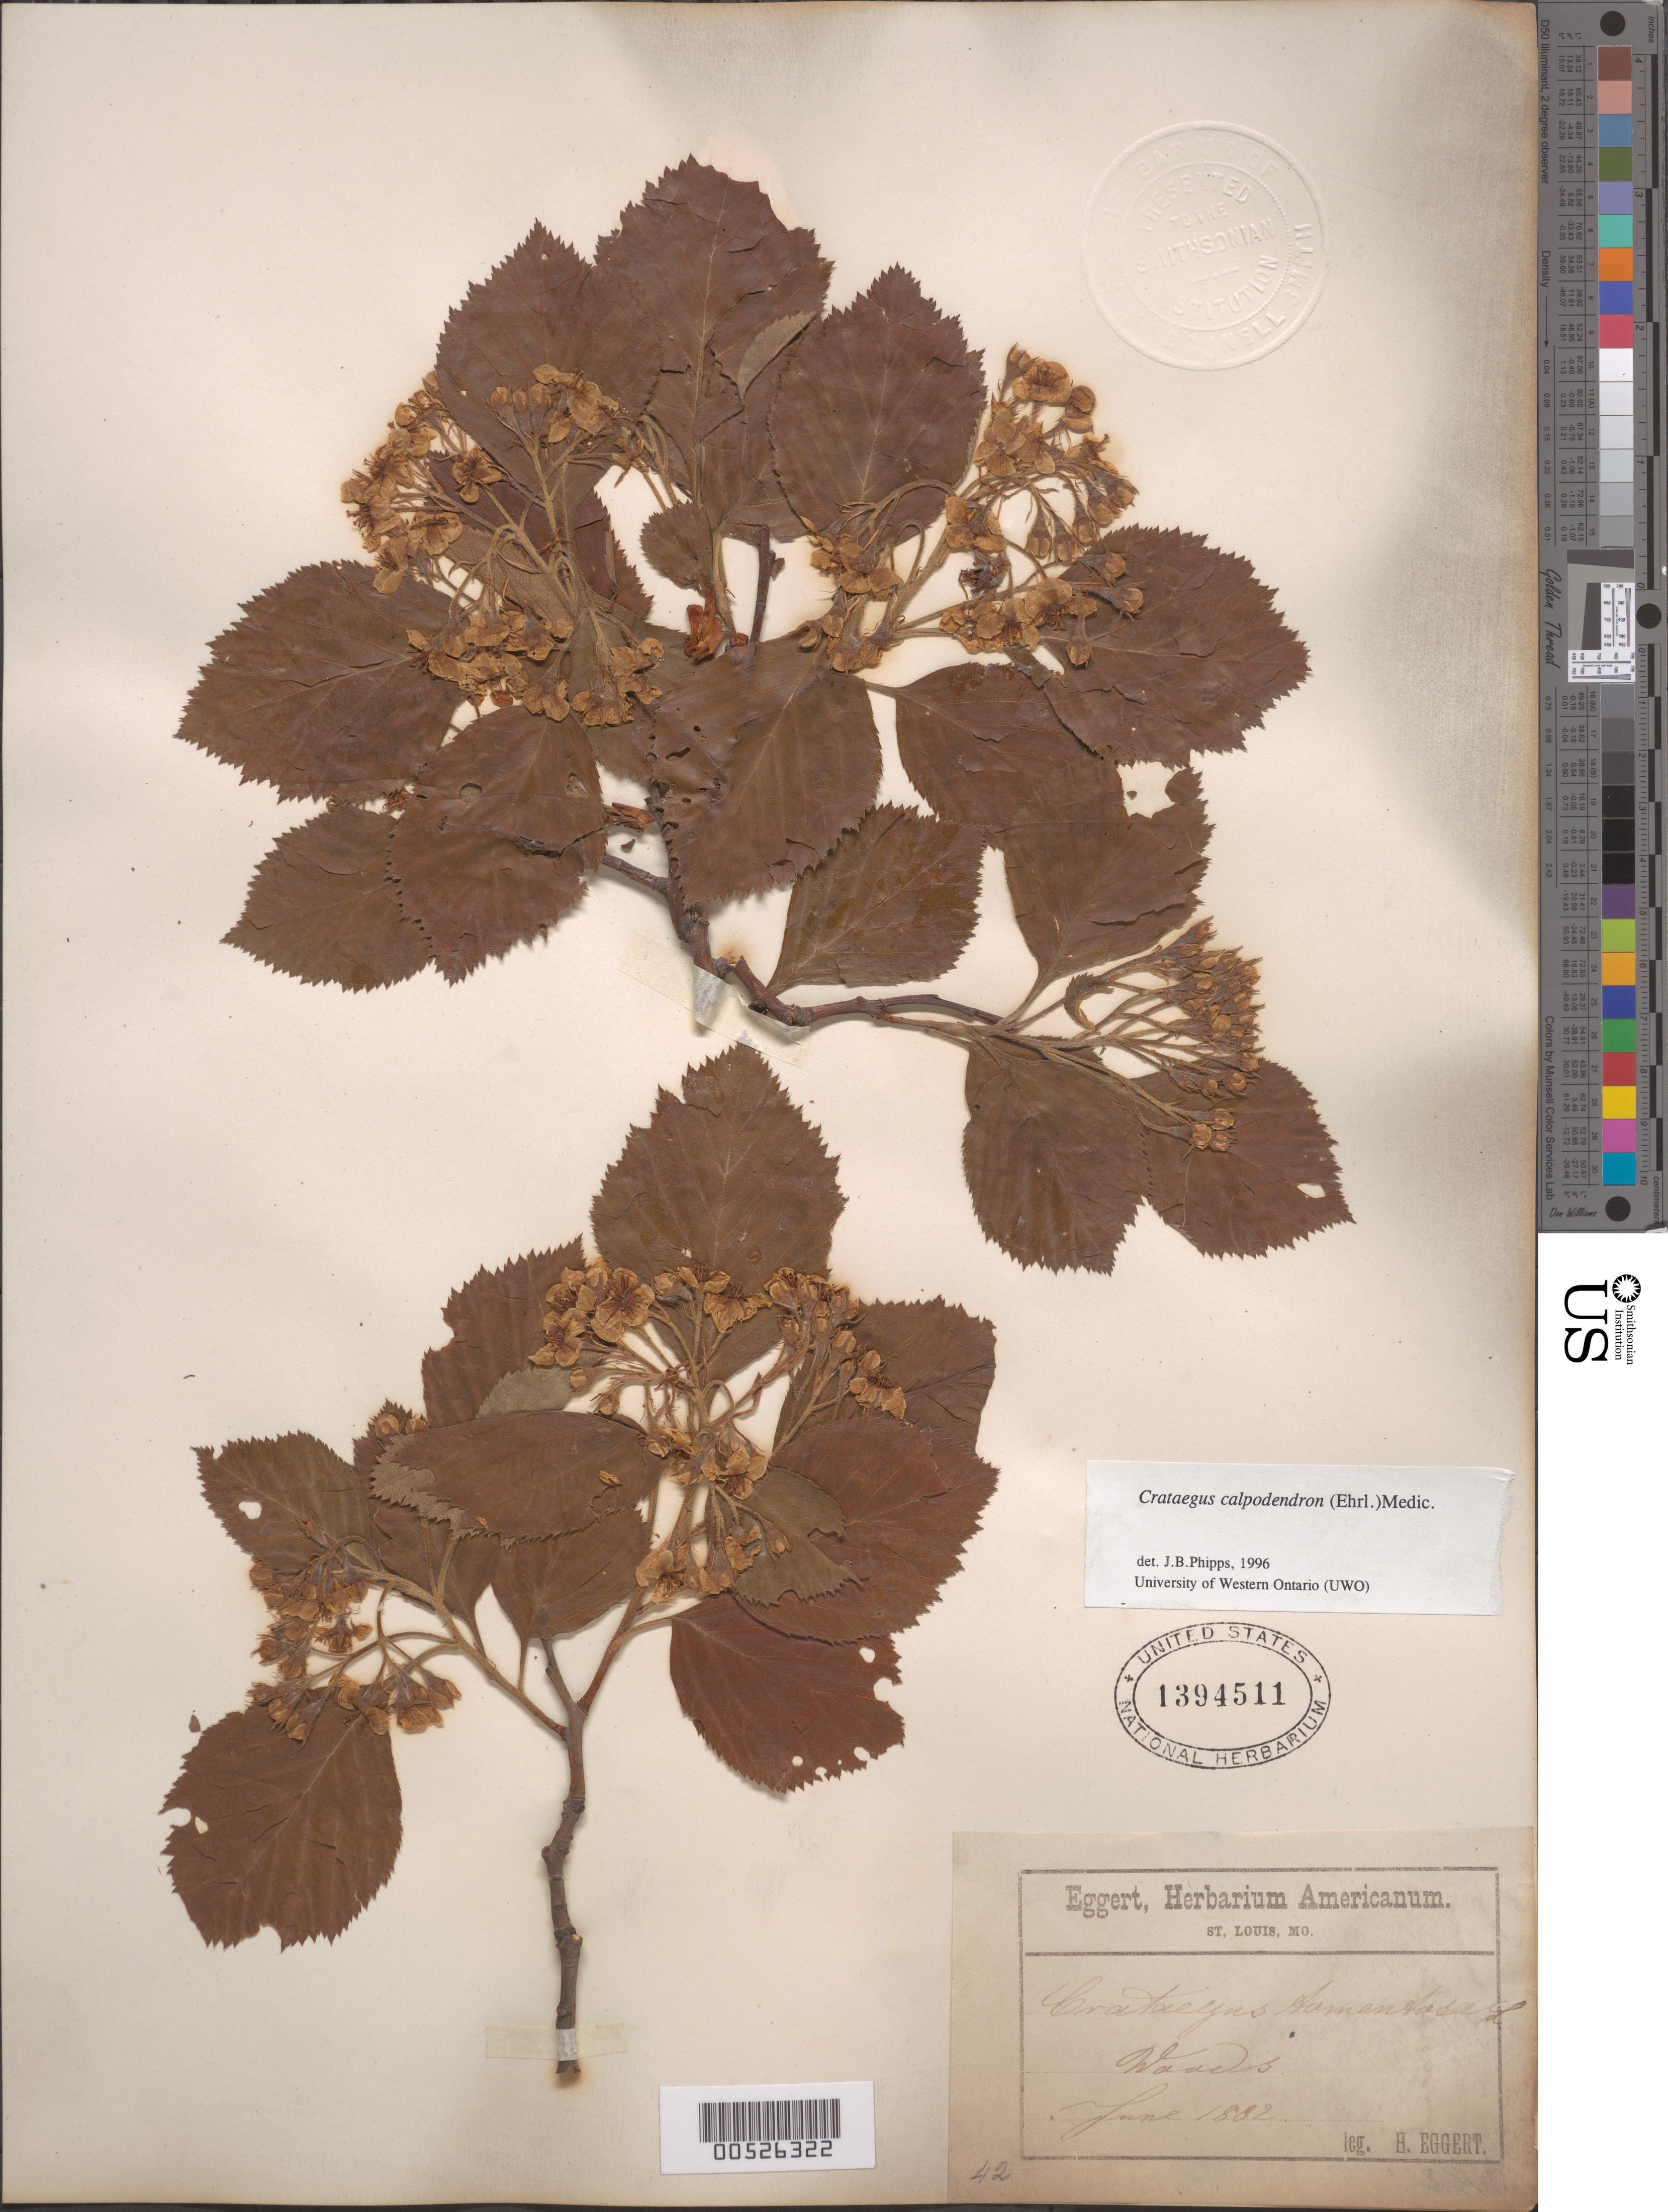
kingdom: Plantae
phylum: Tracheophyta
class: Magnoliopsida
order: Rosales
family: Rosaceae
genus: Crataegus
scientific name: Crataegus calpodendron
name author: (Ehrh.) Medik.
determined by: Phipps, James B., (UWO), University of Western Ontario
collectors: H. Eggert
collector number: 42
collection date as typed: Jun 1882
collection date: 1882-06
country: United States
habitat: woods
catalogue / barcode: US 1394511